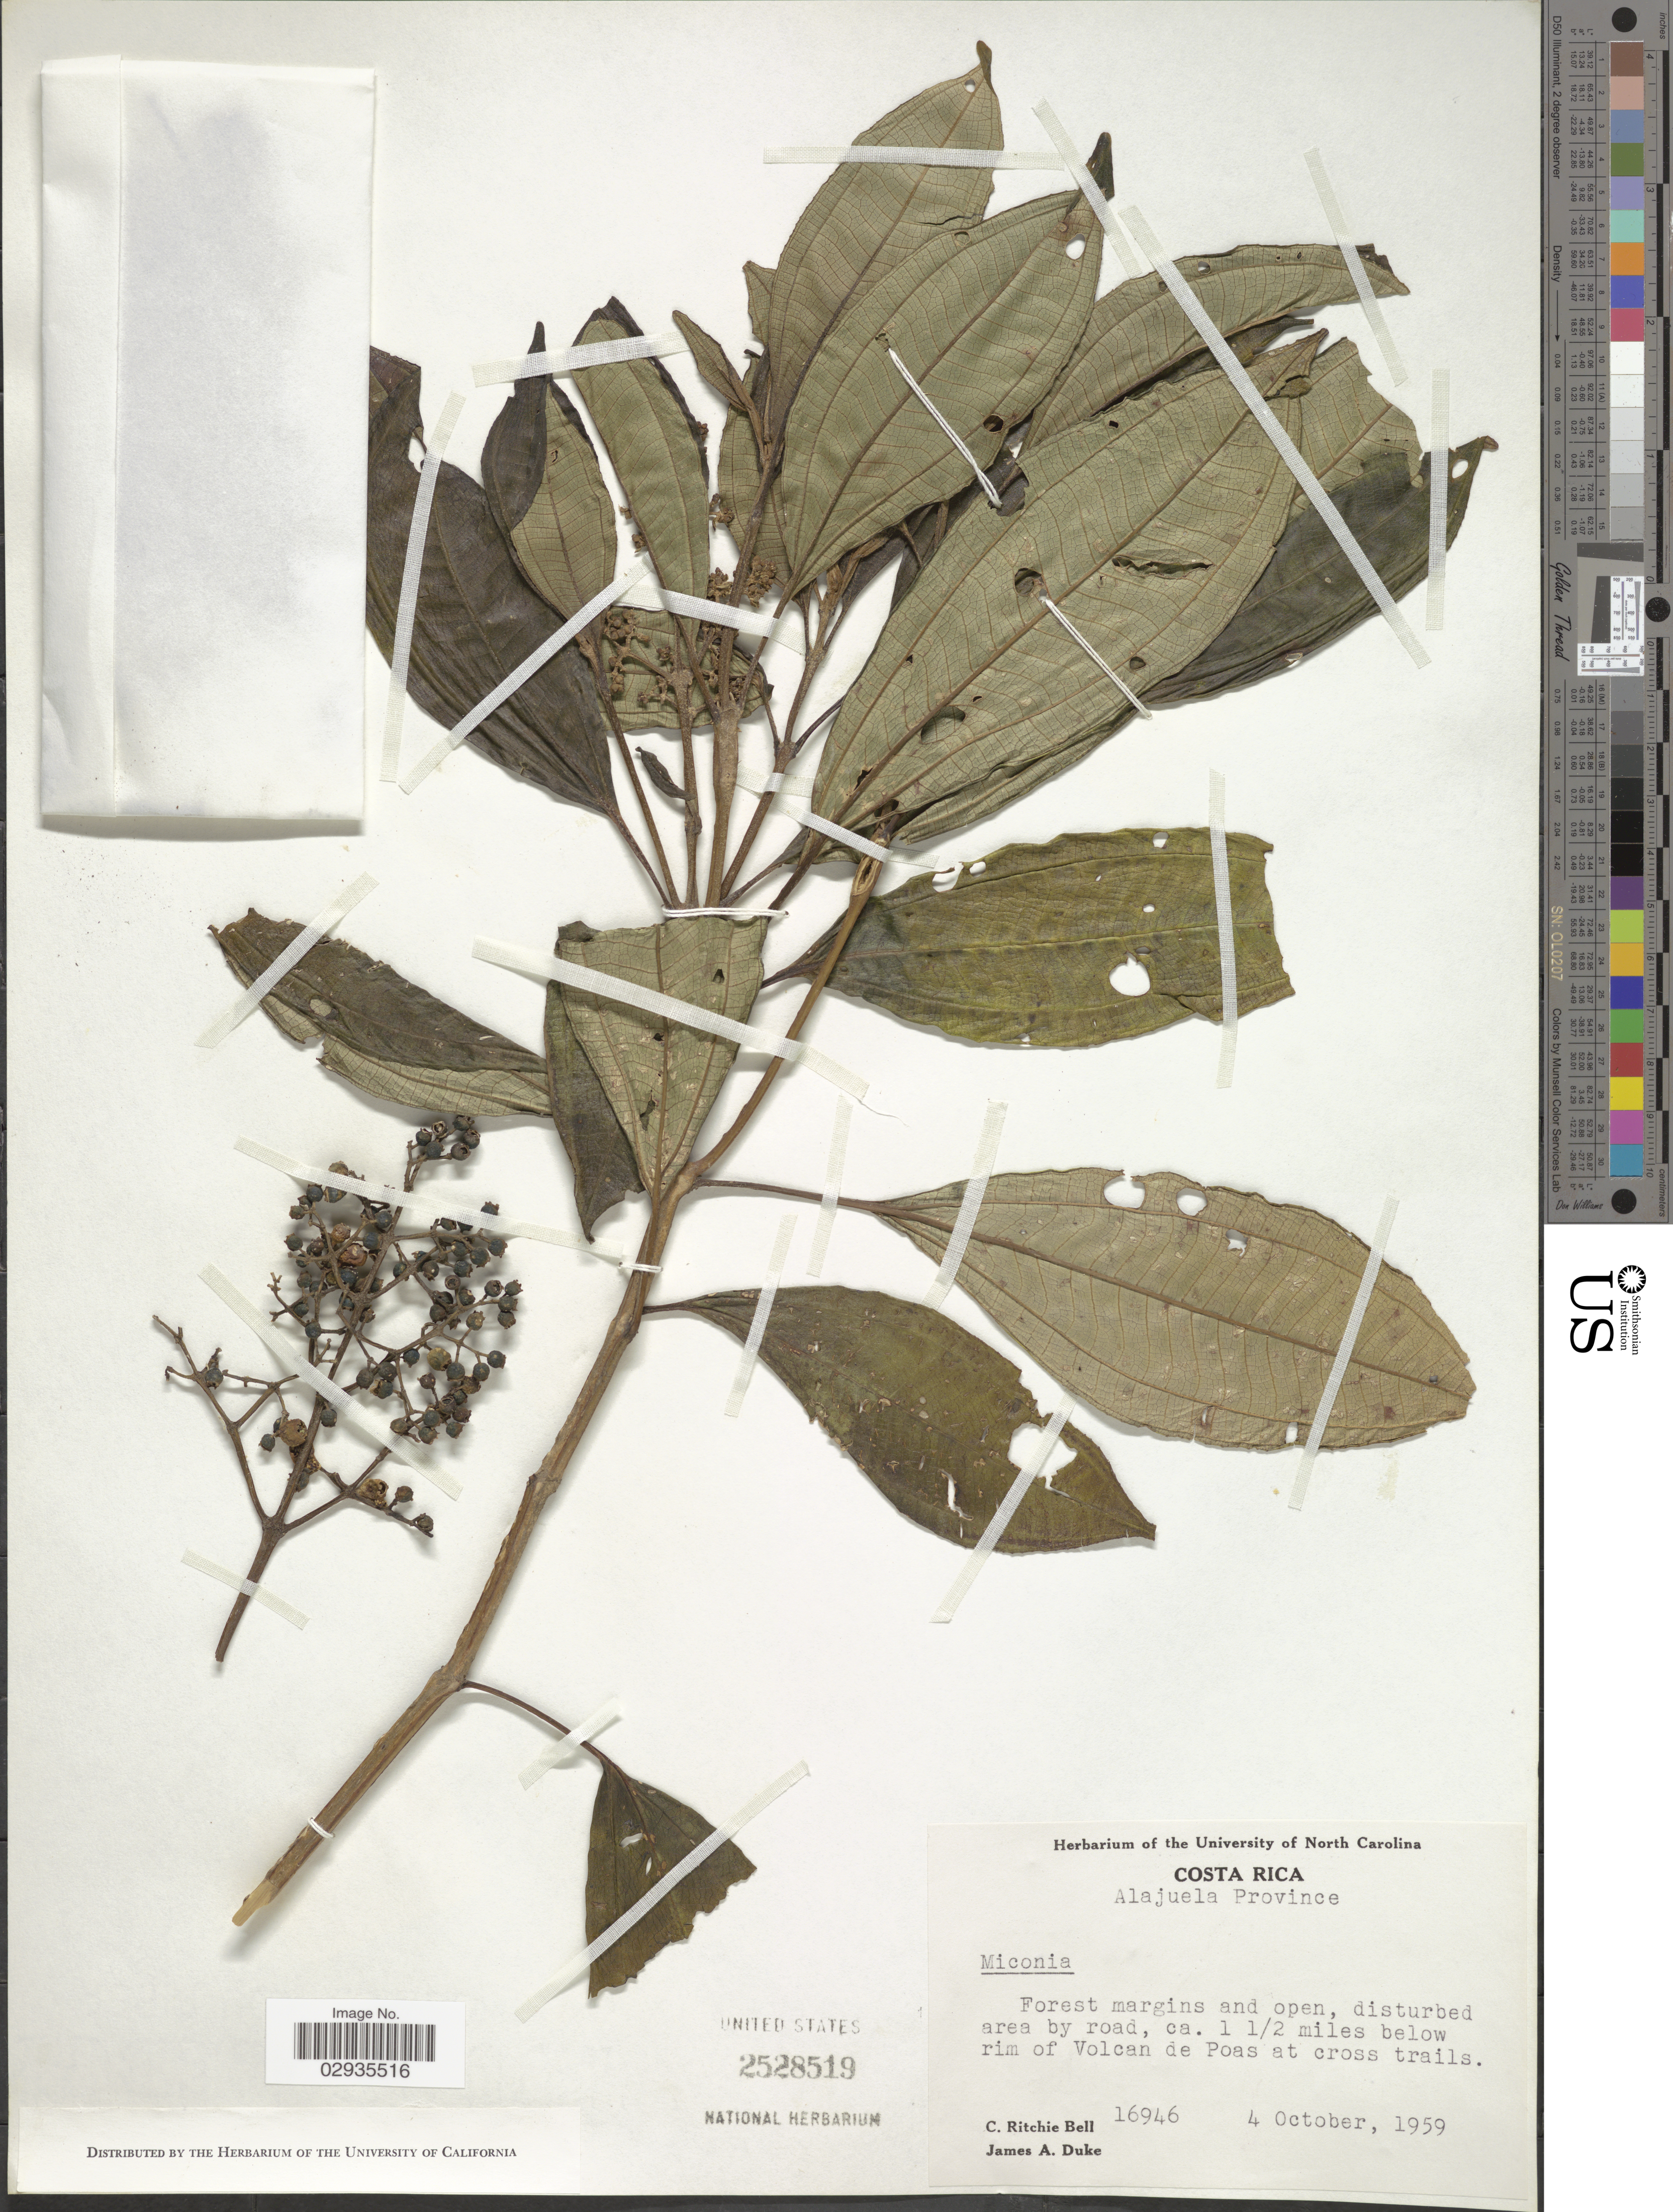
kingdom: Plantae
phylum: Tracheophyta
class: Magnoliopsida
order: Myrtales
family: Melastomataceae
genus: Miconia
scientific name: Miconia sp.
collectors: C. R. Bell & J. A. Duke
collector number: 16946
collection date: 1959-10-04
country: Costa Rica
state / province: Alajuela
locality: Disturbed area by road, ca. 1 1/2 miles below rim of Volcan de Poas at cross trails.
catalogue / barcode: US 2528519